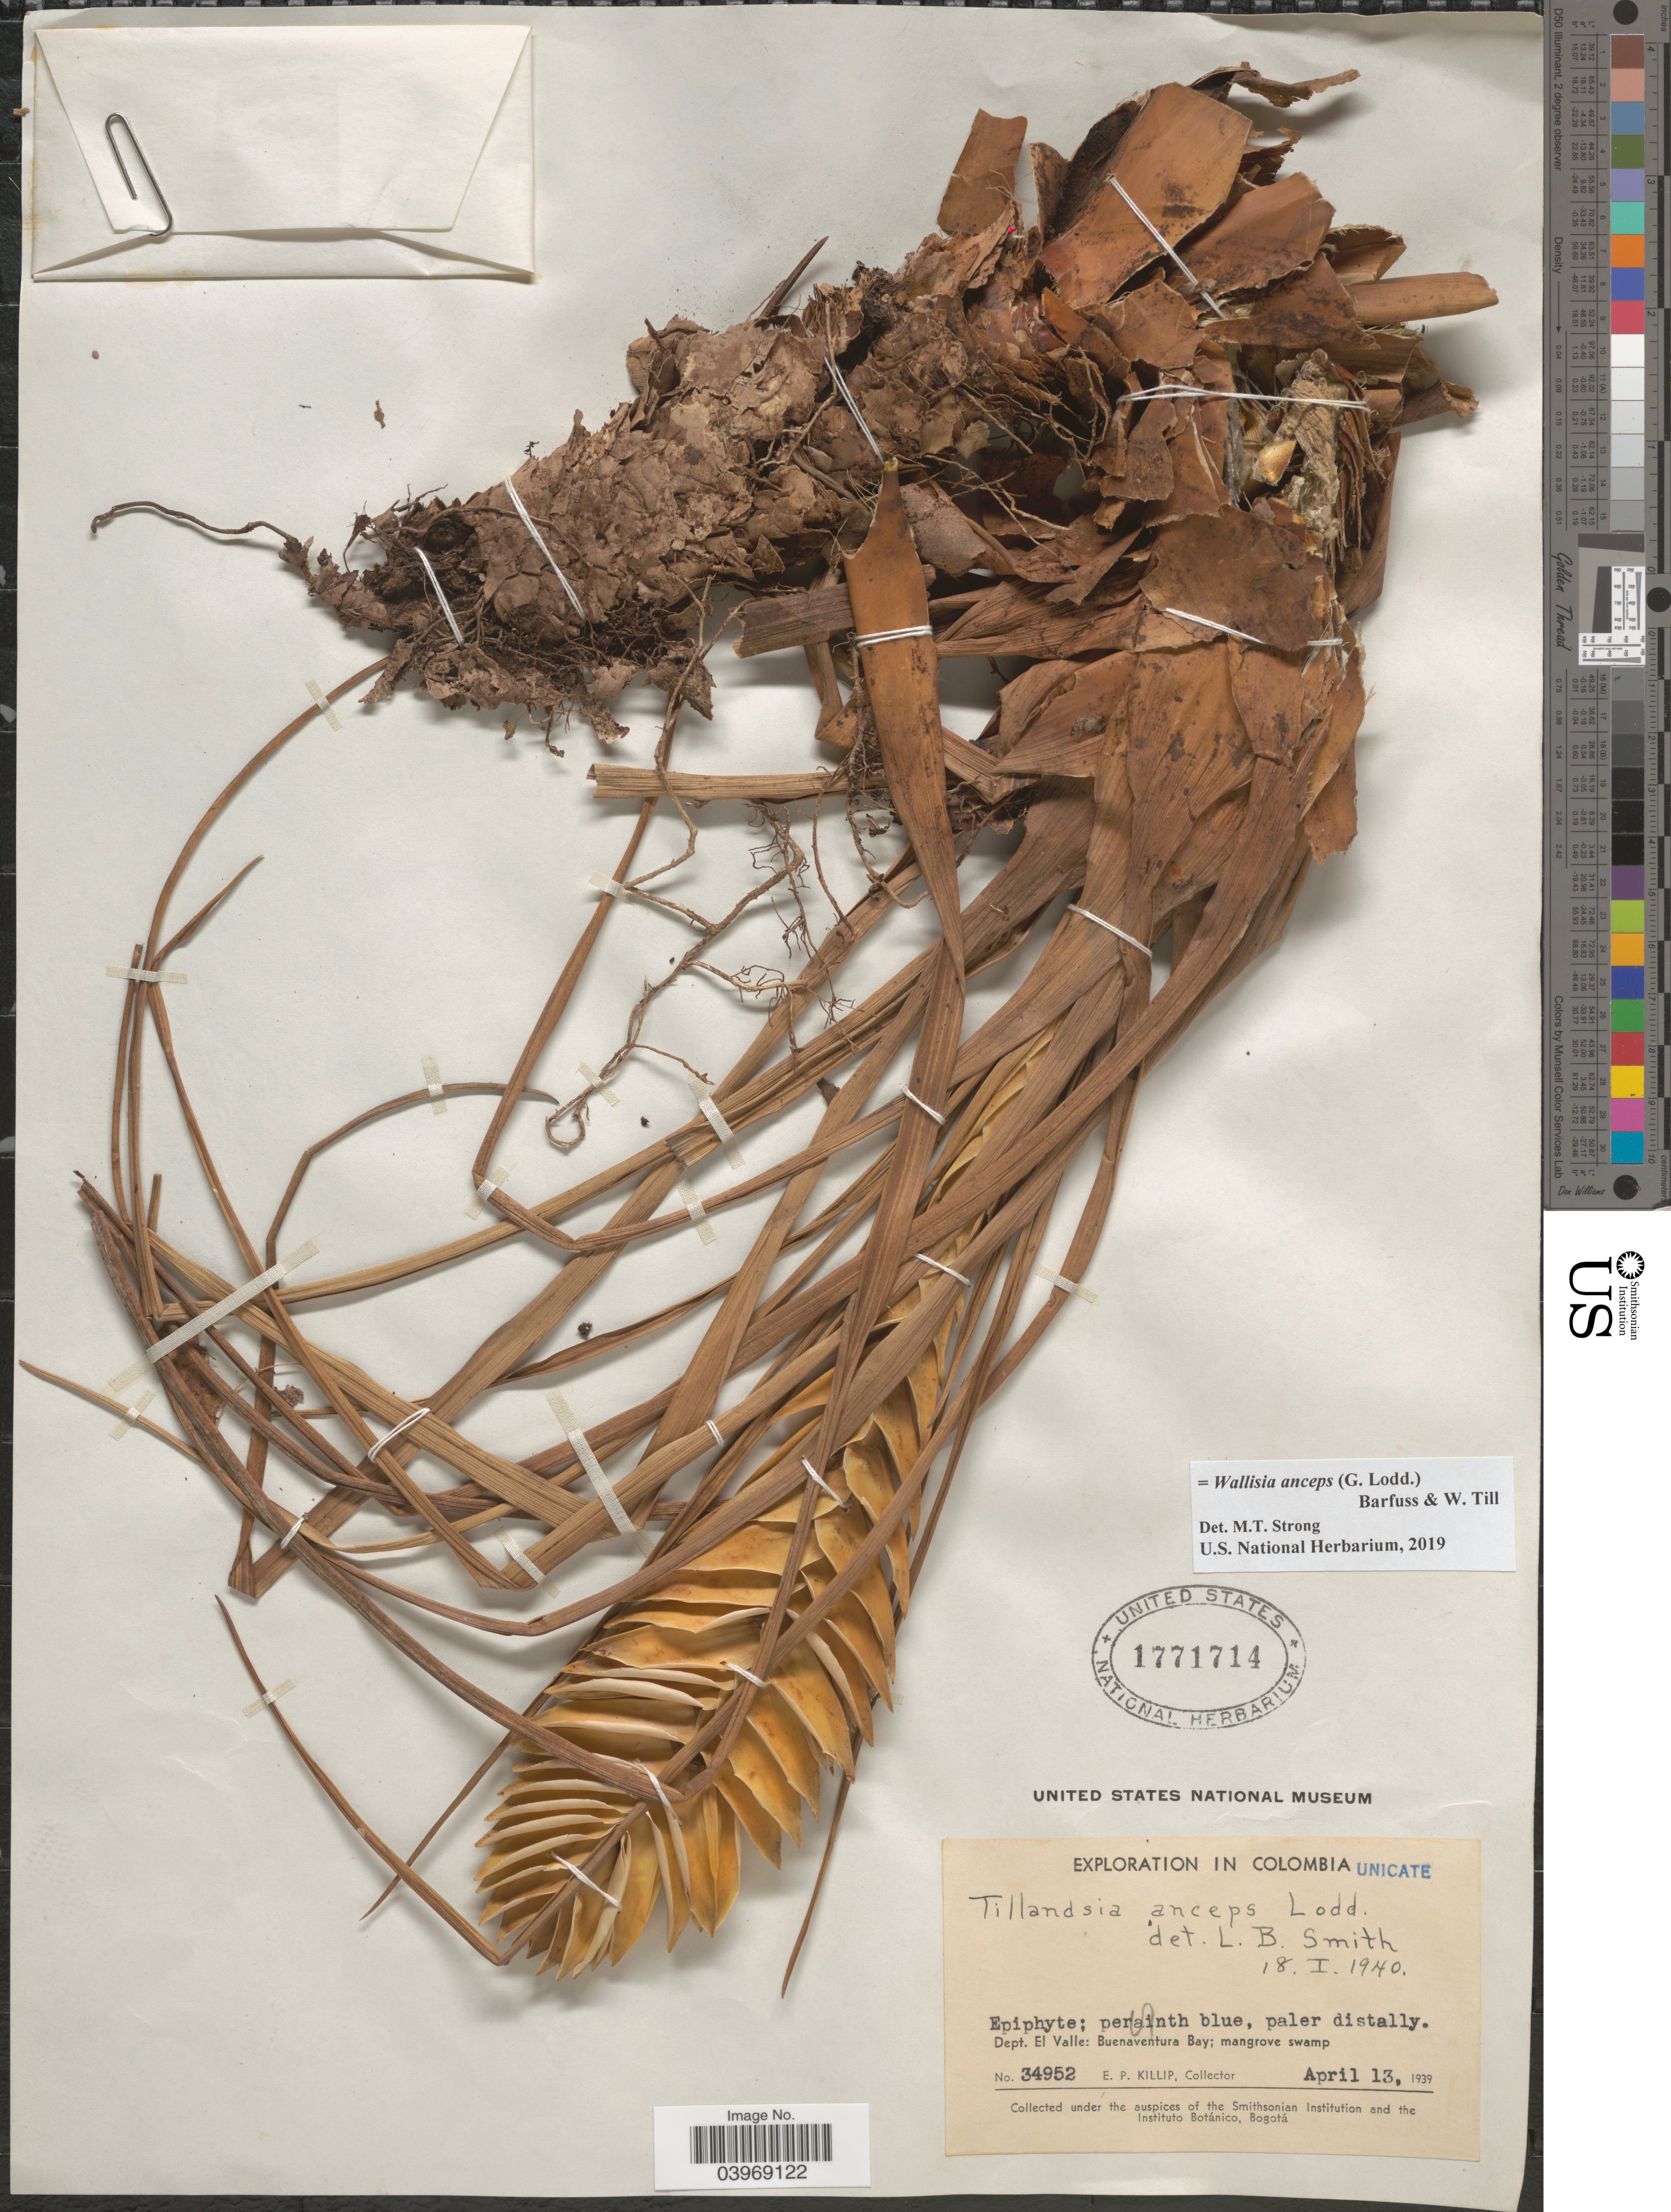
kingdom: Plantae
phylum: Tracheophyta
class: Liliopsida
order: Poales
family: Bromeliaceae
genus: Wallisia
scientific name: Wallisia anceps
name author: (G. Lodd.) Barfuss & W. Till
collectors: E. P. Killip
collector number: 34952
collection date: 1939-04-13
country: Colombia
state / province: Valle del Cauca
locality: Dept. El Valley: Buenaventura Bay.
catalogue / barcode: US 1771714